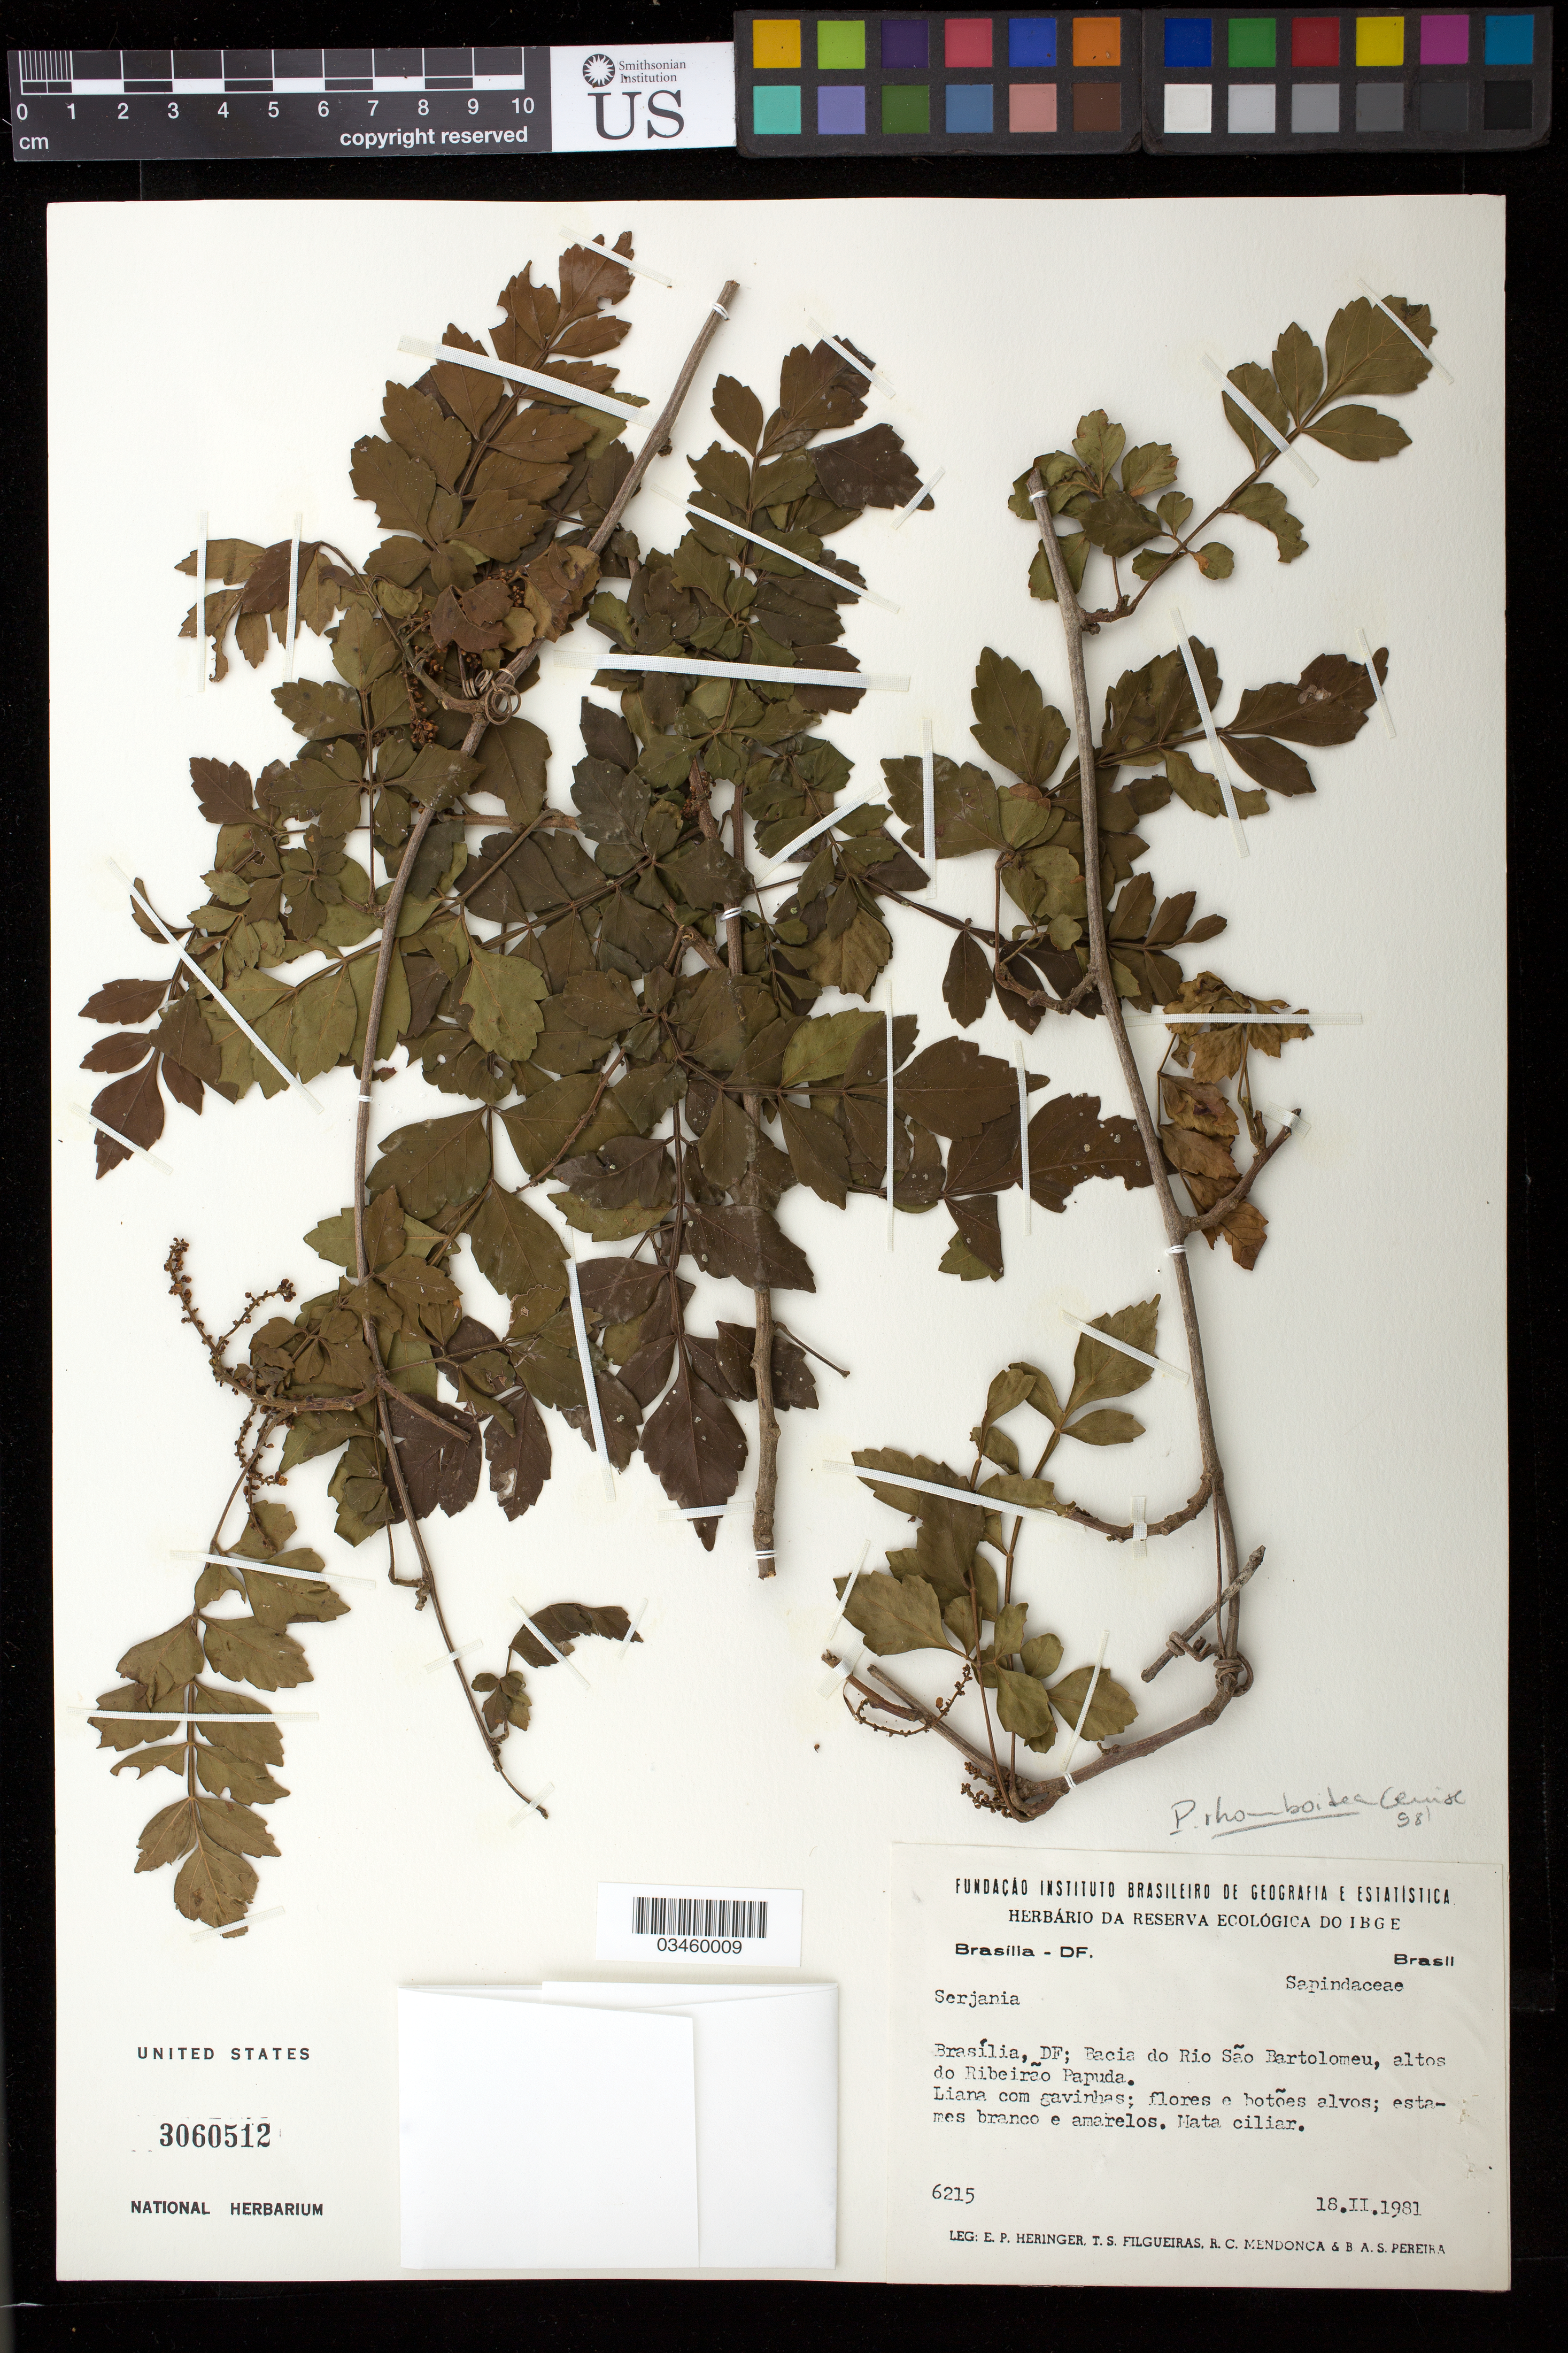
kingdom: Plantae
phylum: Tracheophyta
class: Magnoliopsida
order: Sapindales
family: Sapindaceae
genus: Paullinia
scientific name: Paullinia rhomboidea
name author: Radlk.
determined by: Acevedo-Rodríguez, P.; Somner, G. V.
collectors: E. P. Heringer, T. S. Filgueiras, F. R. Mendonca & B. A. S. Pereira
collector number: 6215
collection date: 1981-02-18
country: Brazil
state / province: Distrito Federal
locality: Brasilia - DF, Brasilia DF, Bacia do Rio Sao Bartolomeu.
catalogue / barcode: US 3060512